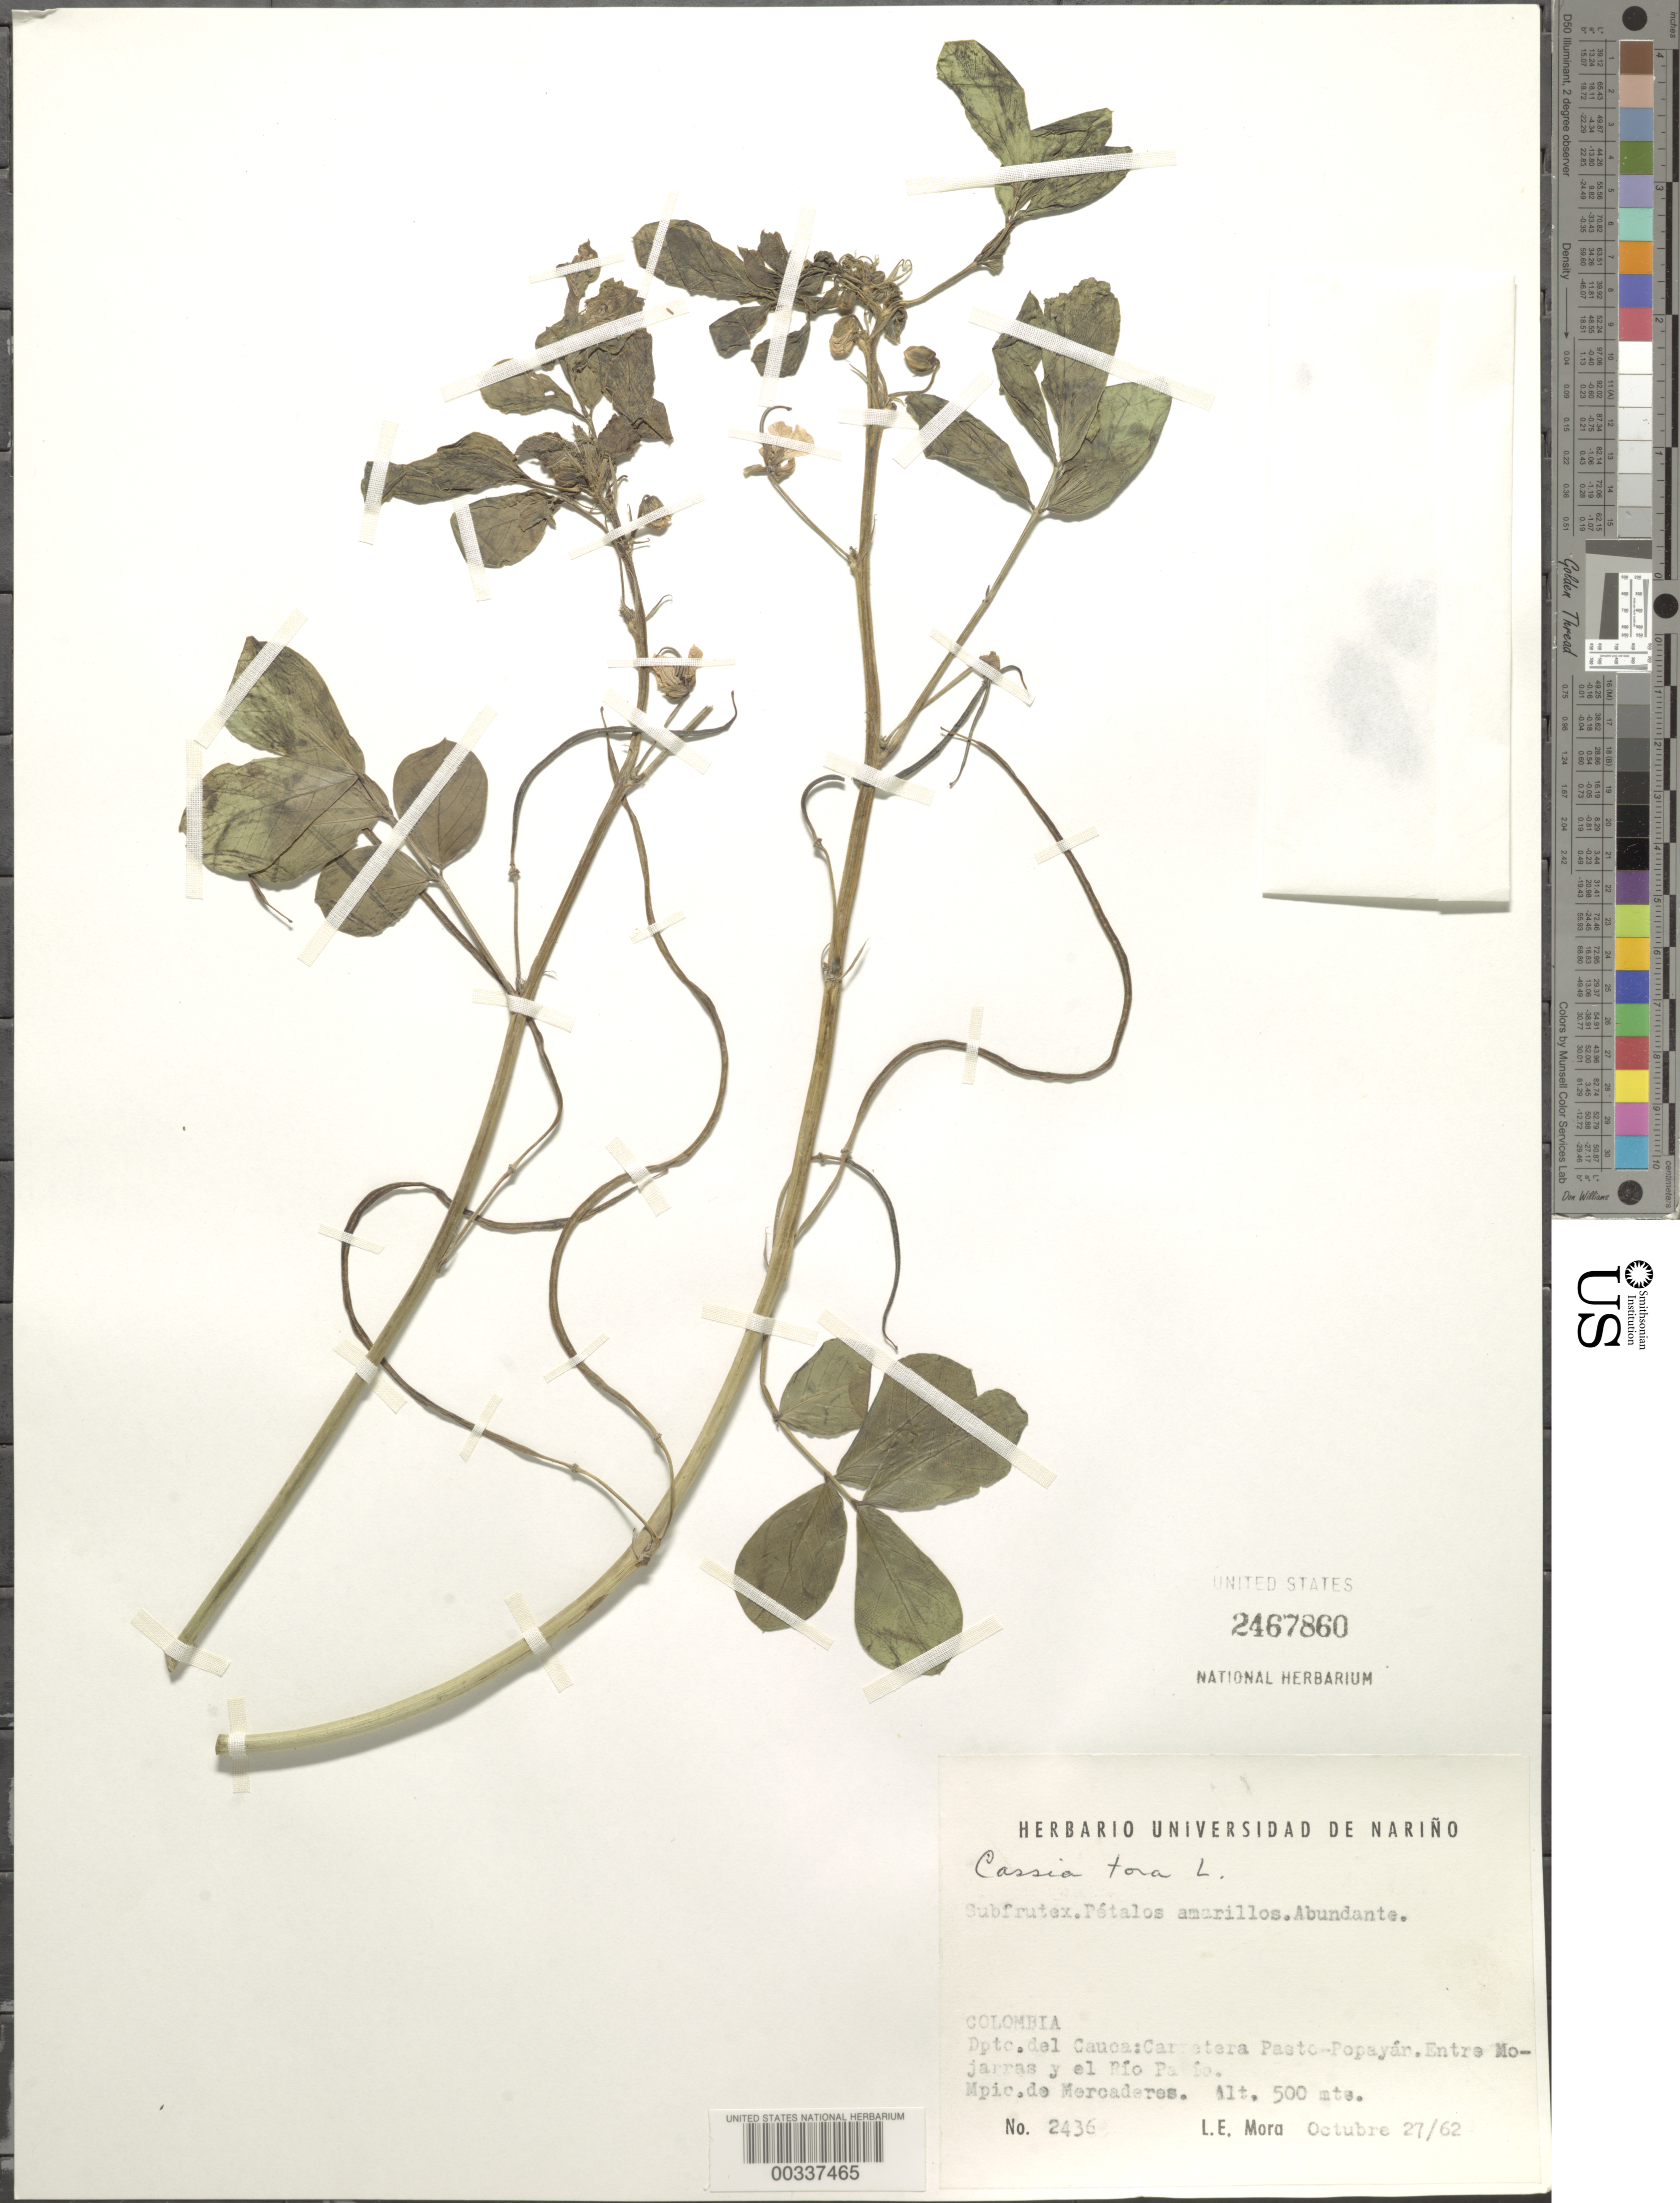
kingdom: Plantae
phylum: Tracheophyta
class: Magnoliopsida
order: Fabales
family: Fabaceae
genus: Senna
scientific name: Senna obtusifolia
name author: (L.) H.S. Irwin & Barneby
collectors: L. E. Mora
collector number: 2436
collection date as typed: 27 Oct 1962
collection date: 1962-10-27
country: Colombia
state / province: Cauca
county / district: Mercaderes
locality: Carretera Pasto-Popayar; between Mojarras and the Rio Patio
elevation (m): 500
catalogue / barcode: US 2467860